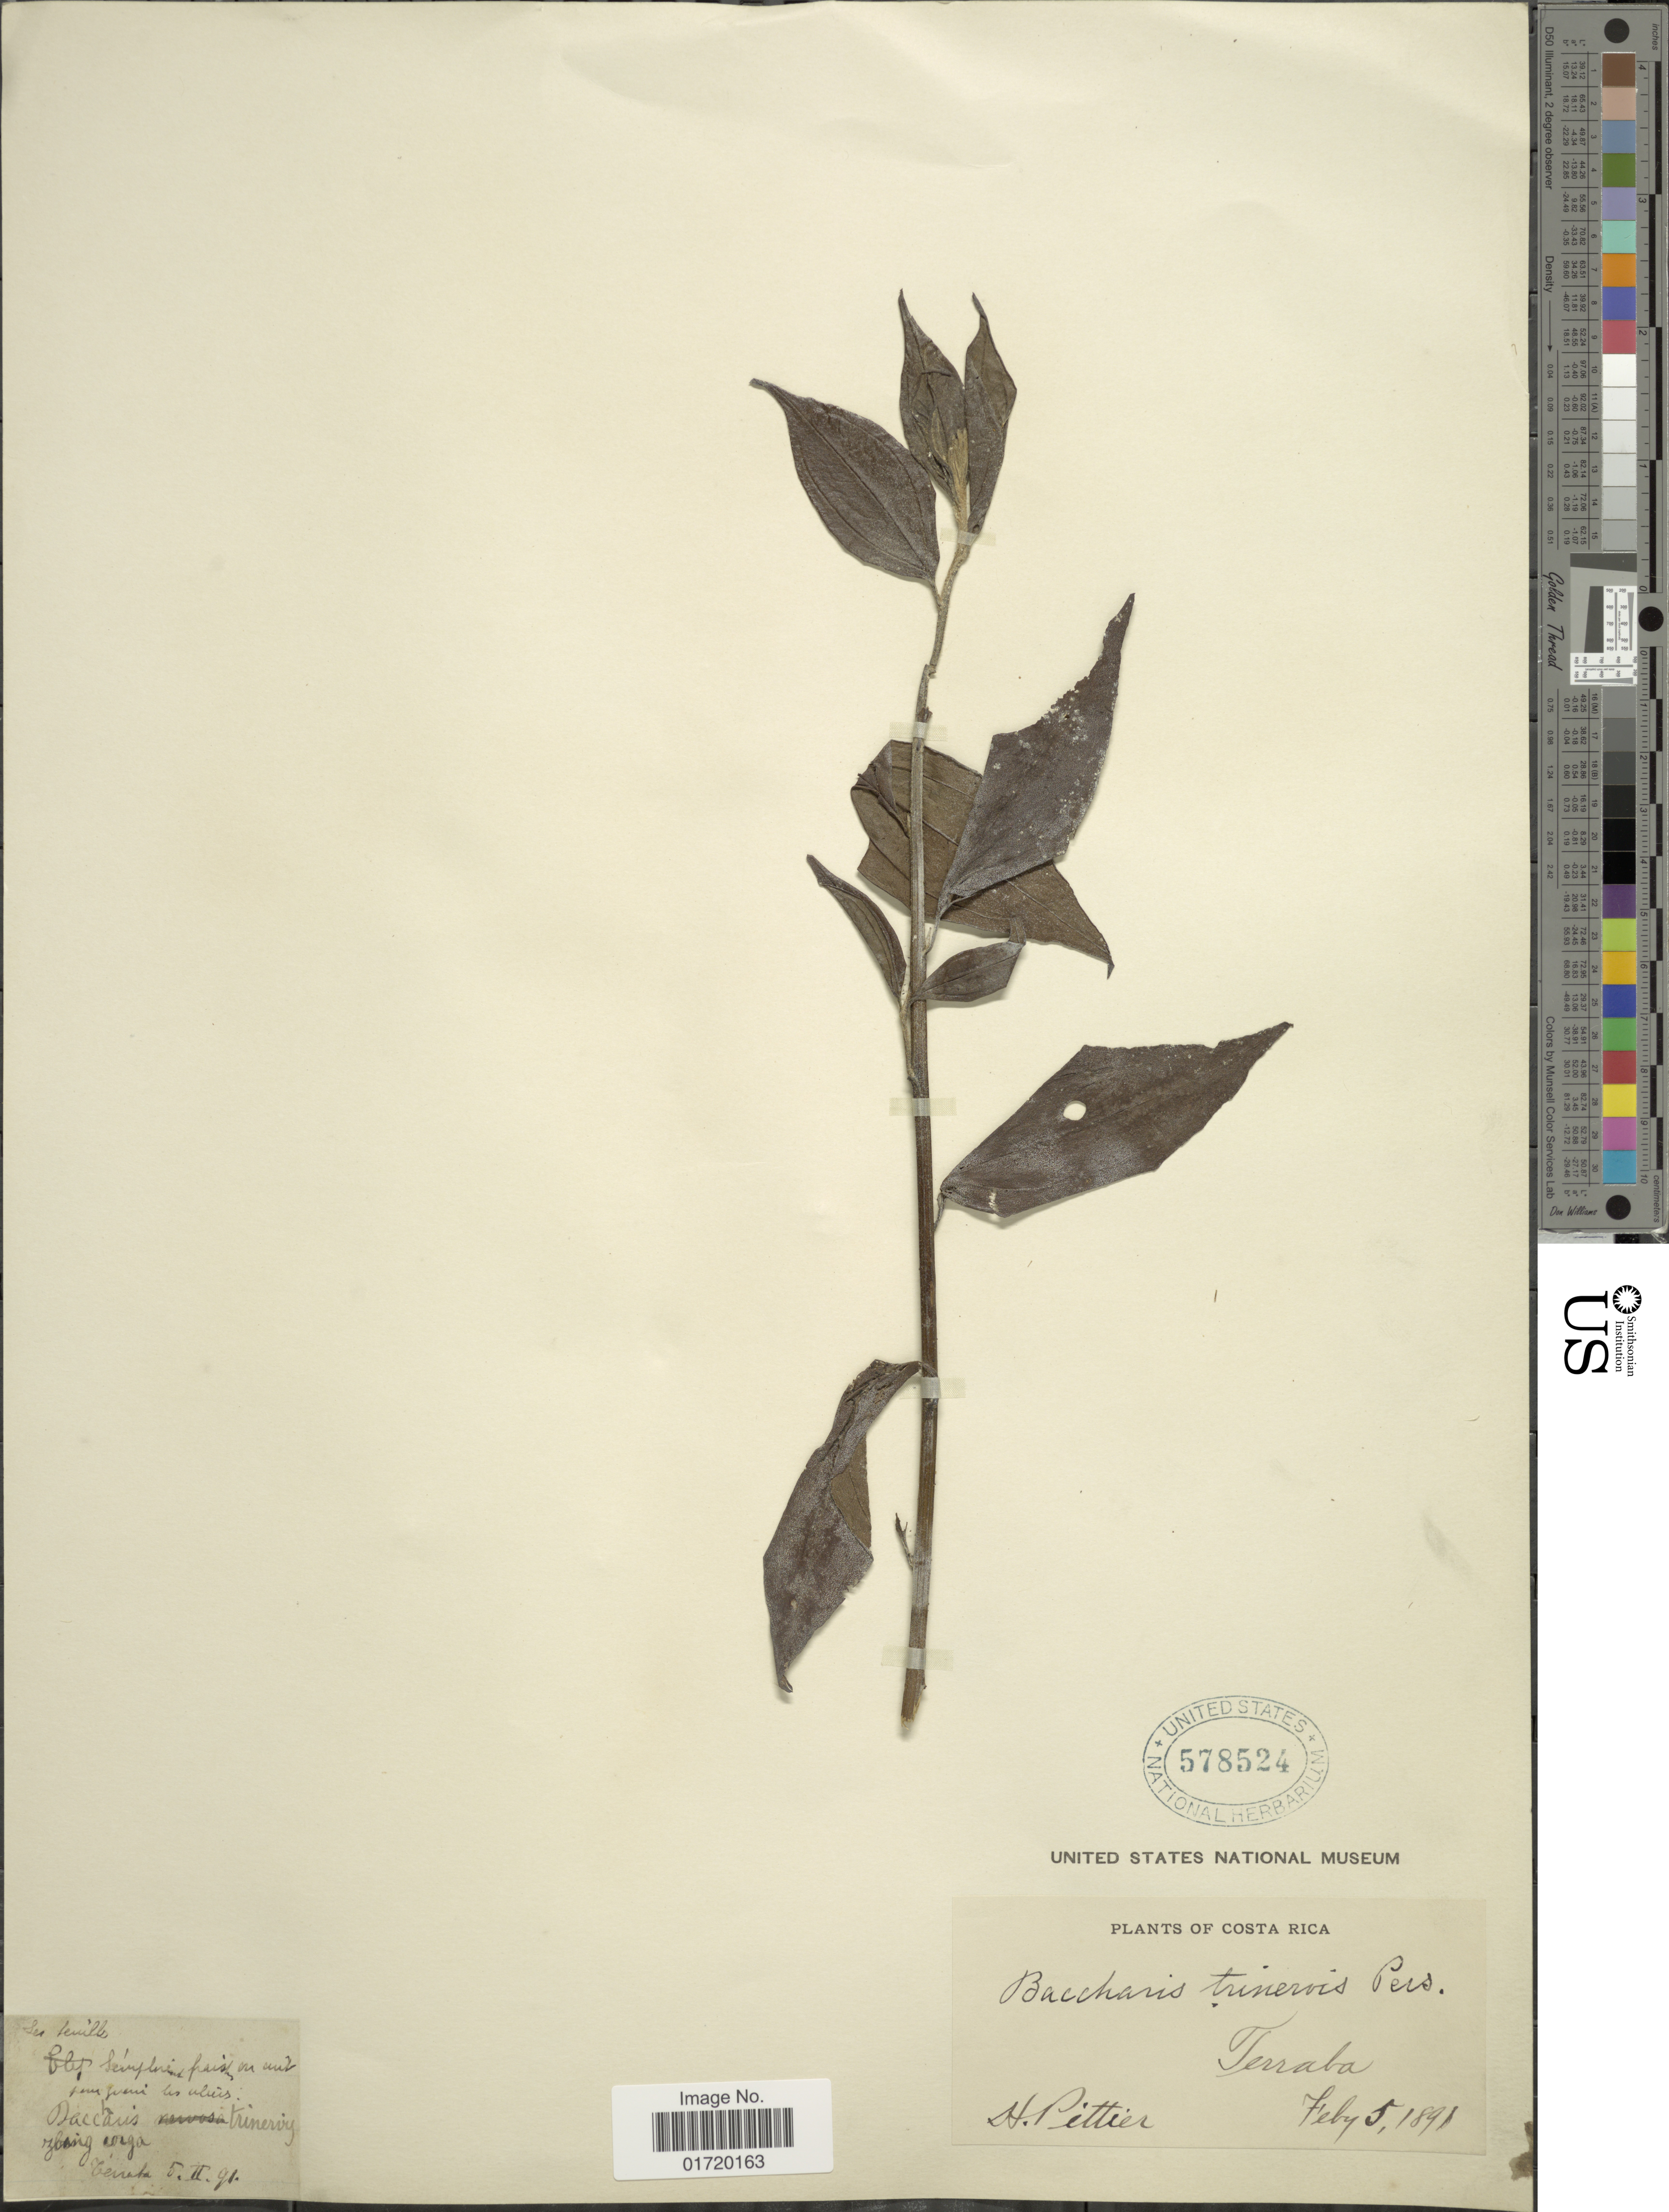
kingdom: Plantae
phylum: Tracheophyta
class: Magnoliopsida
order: Asterales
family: Asteraceae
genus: Baccharis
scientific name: Baccharis trinervis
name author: (Lam.) Pers.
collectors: H. F. Pittier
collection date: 1891-02-05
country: Costa Rica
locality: Terraba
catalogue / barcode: US 578524